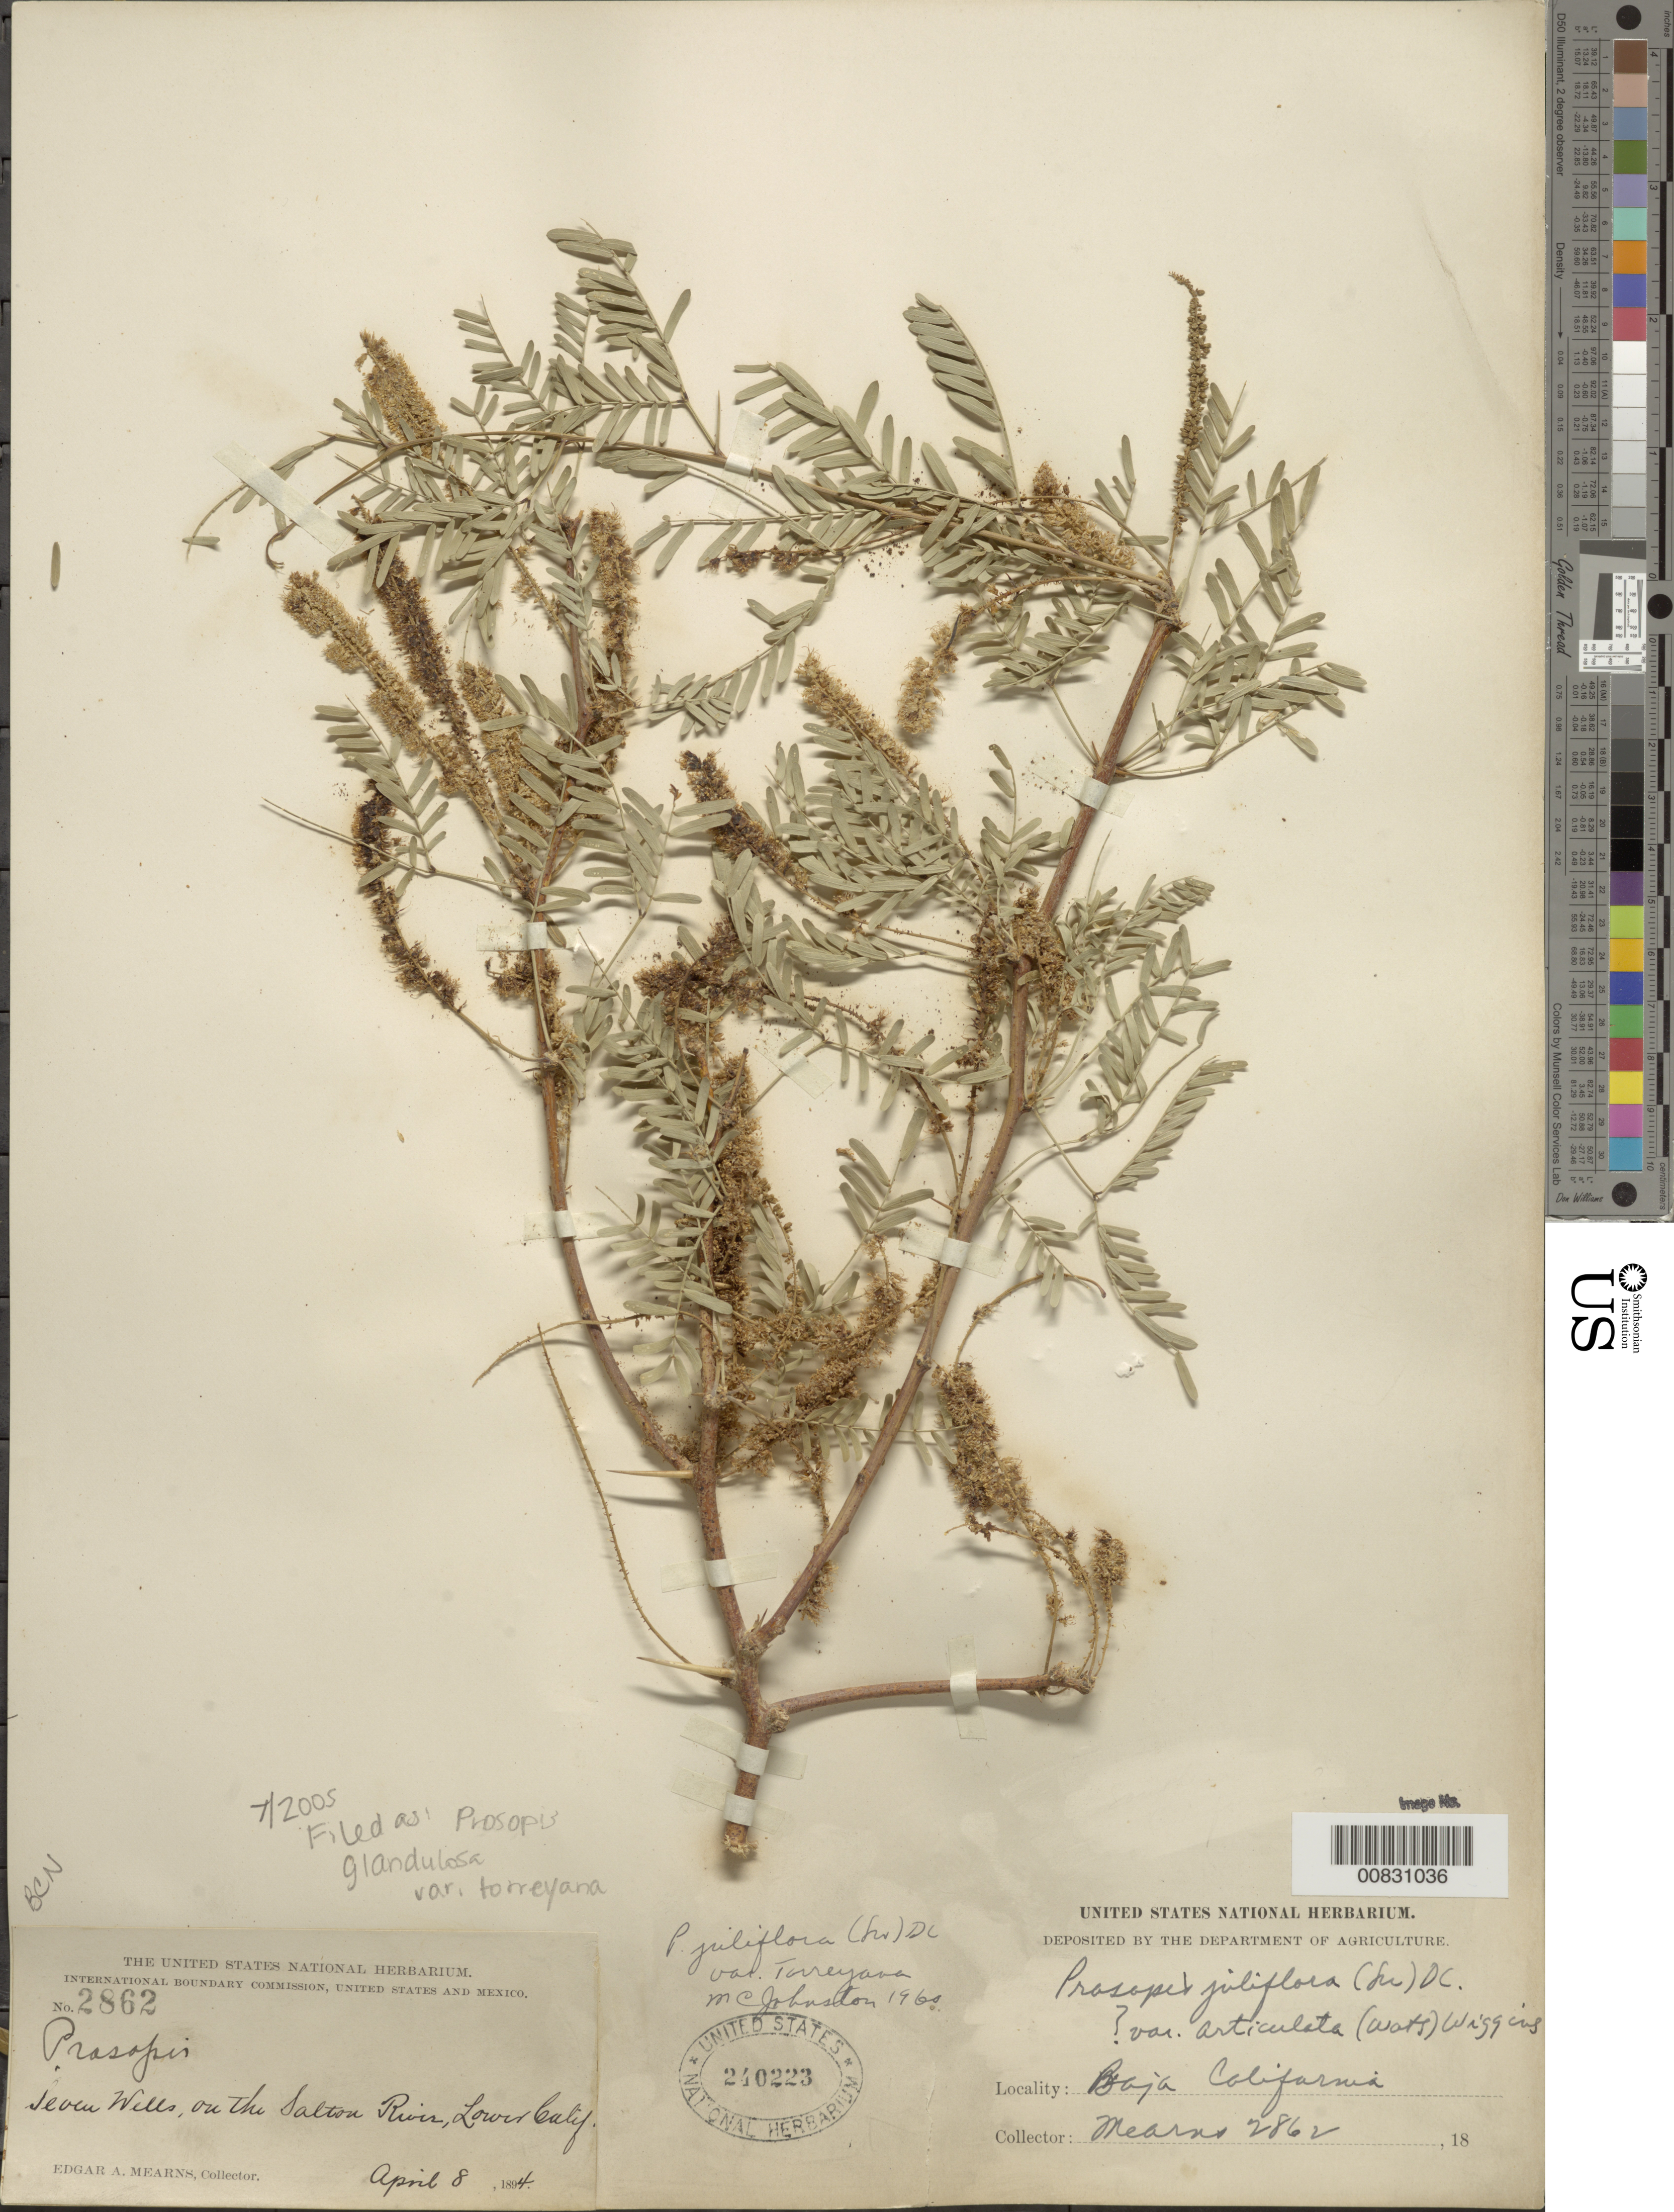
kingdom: Plantae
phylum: Tracheophyta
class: Magnoliopsida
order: Fabales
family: Fabaceae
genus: Neltuma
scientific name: Neltuma odorata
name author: (Torr. & Frém.) C. E. Hughes & G.P. Lewis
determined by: Strong, Mark T., (BOT), Smithsonian Institution - National Museum of Natural History (UNITED STATES)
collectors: E. A. Mearns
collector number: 2862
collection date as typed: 08 Apr 1894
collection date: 1894-04-08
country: Mexico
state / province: Baja California Norte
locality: Seven Wells, on the Salton River, Baja California.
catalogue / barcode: US 240223